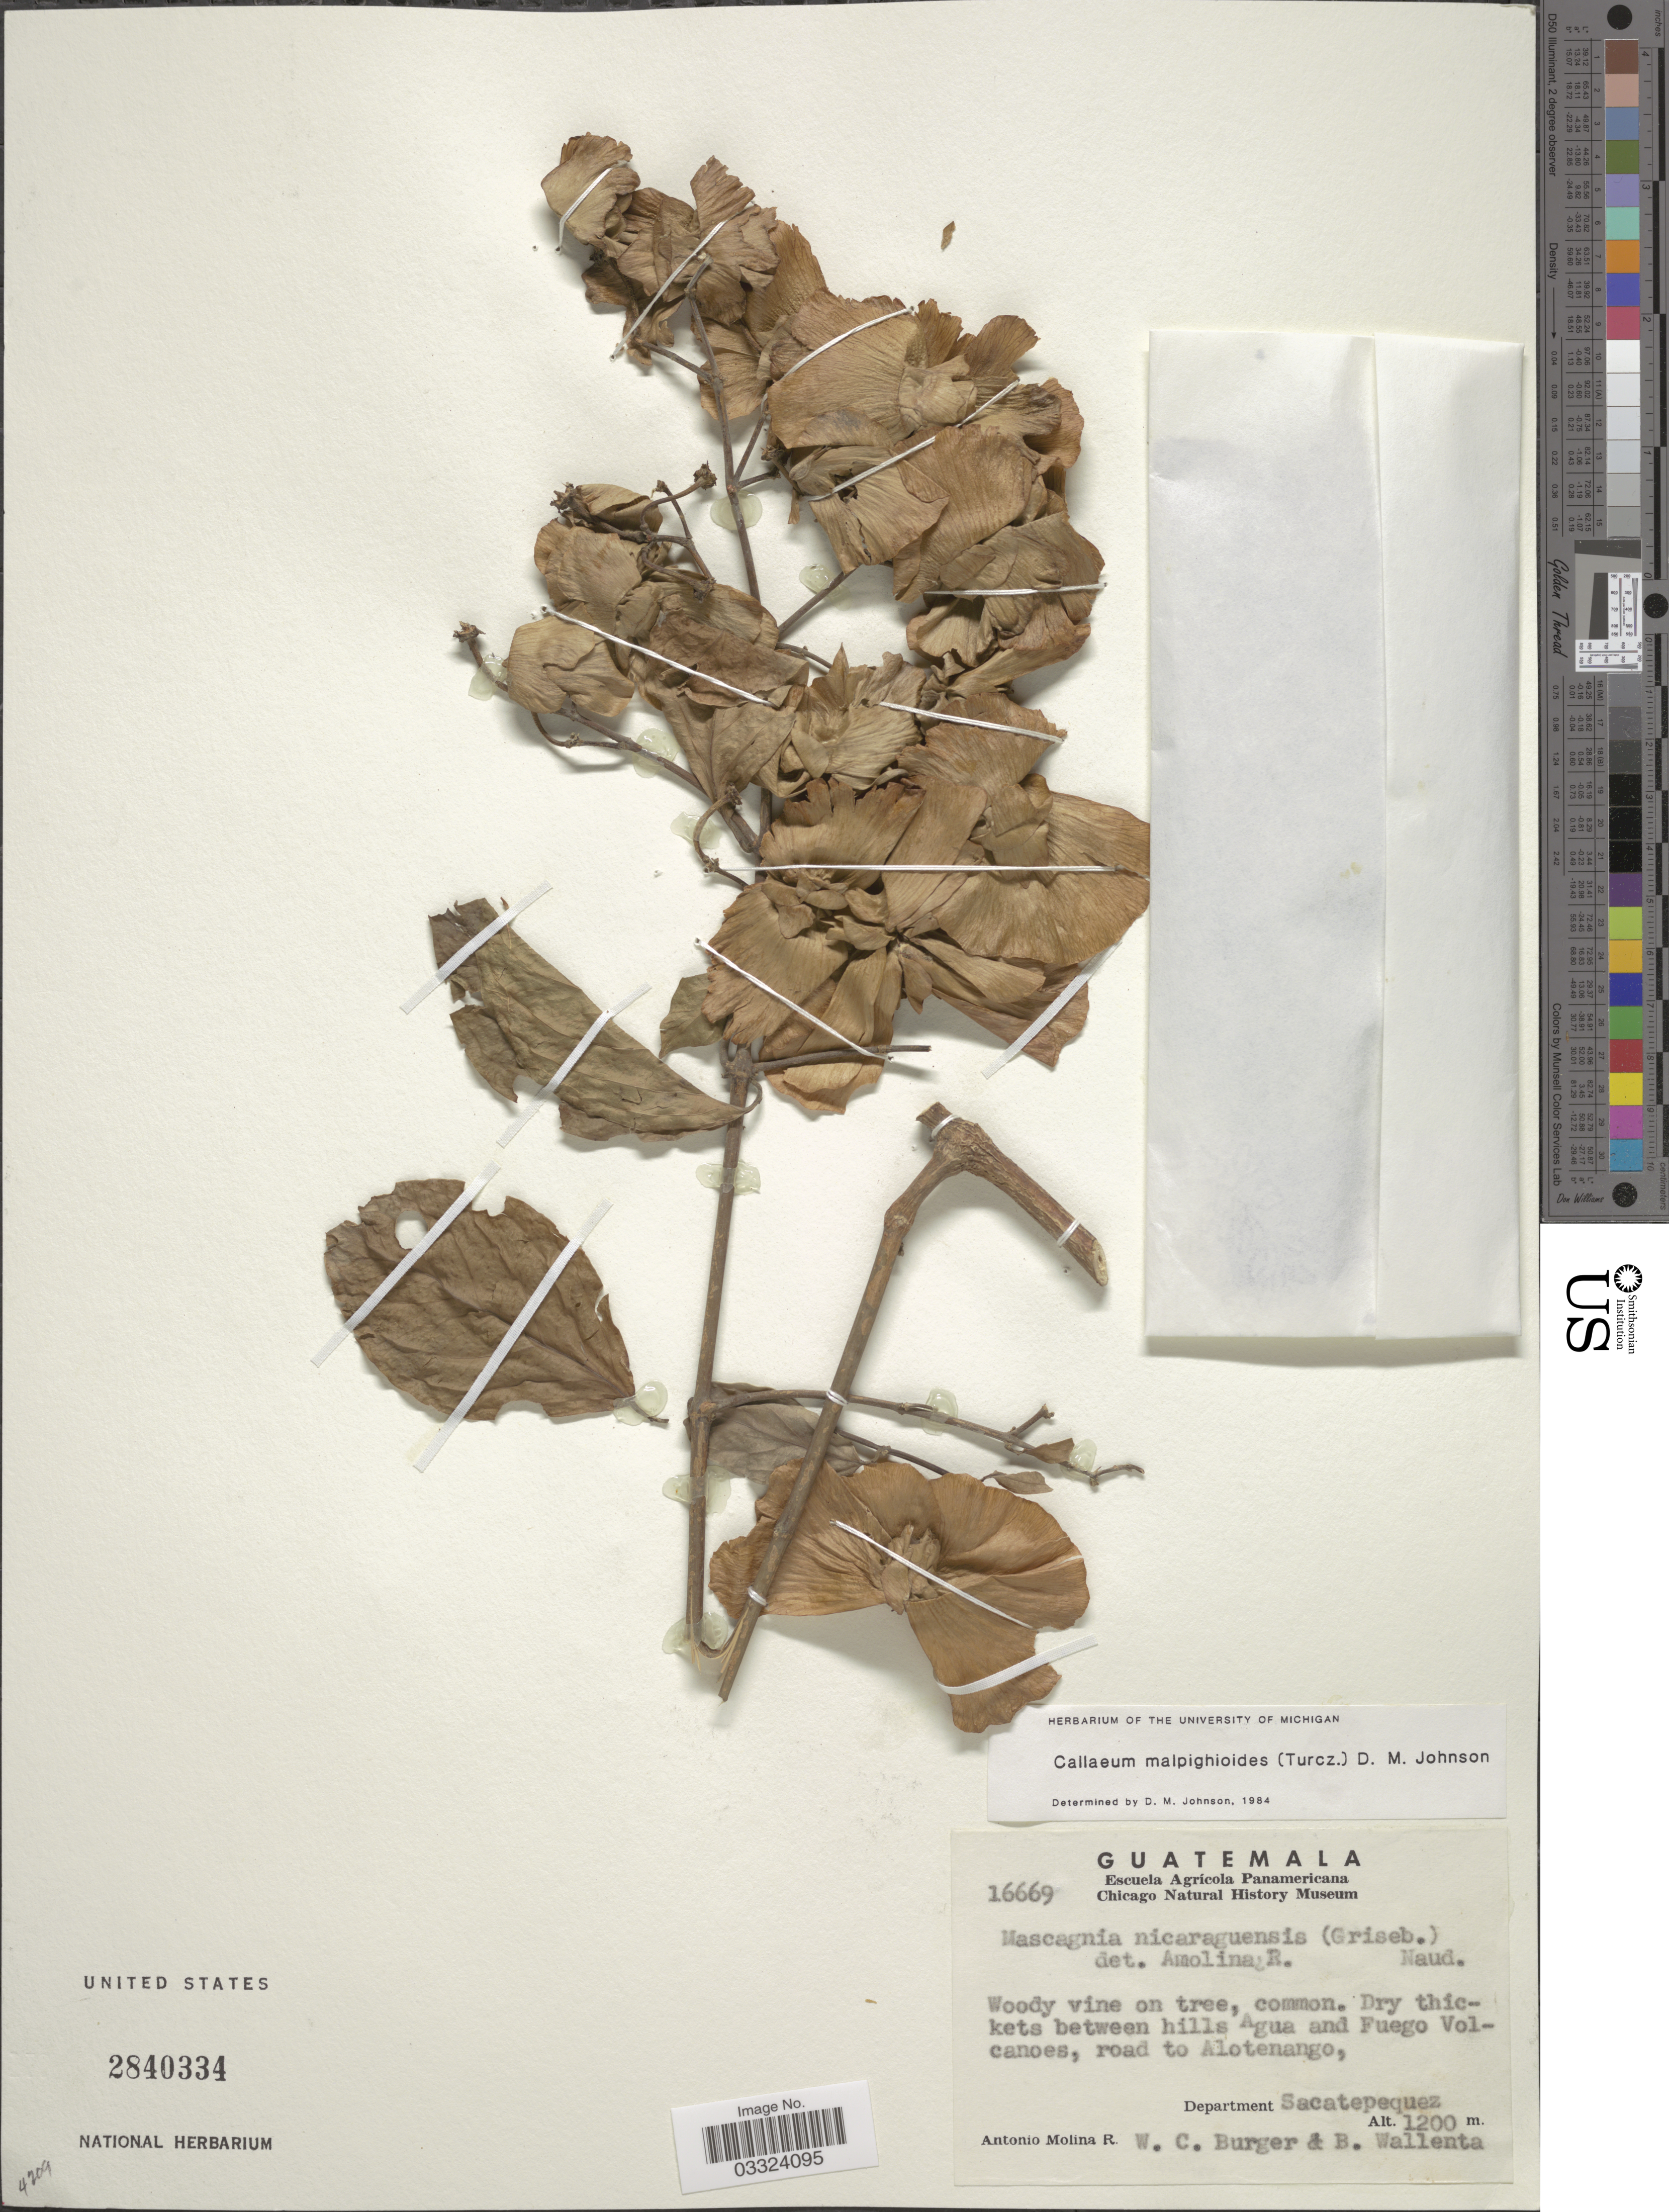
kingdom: Plantae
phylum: Tracheophyta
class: Magnoliopsida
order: Malpighiales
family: Malpighiaceae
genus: Callaeum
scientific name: Callaeum malpighioides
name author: (Turcz.) D.M. Johnson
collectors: A. Molina R., W. Burger & B. Wallenta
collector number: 16669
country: Guatemala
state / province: Sacatepéquez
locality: Dry thickets between hills Agua and Fuego Volcanoes, road to Alotenango, Department Sacatepequez.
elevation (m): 1200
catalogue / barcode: US 2840334